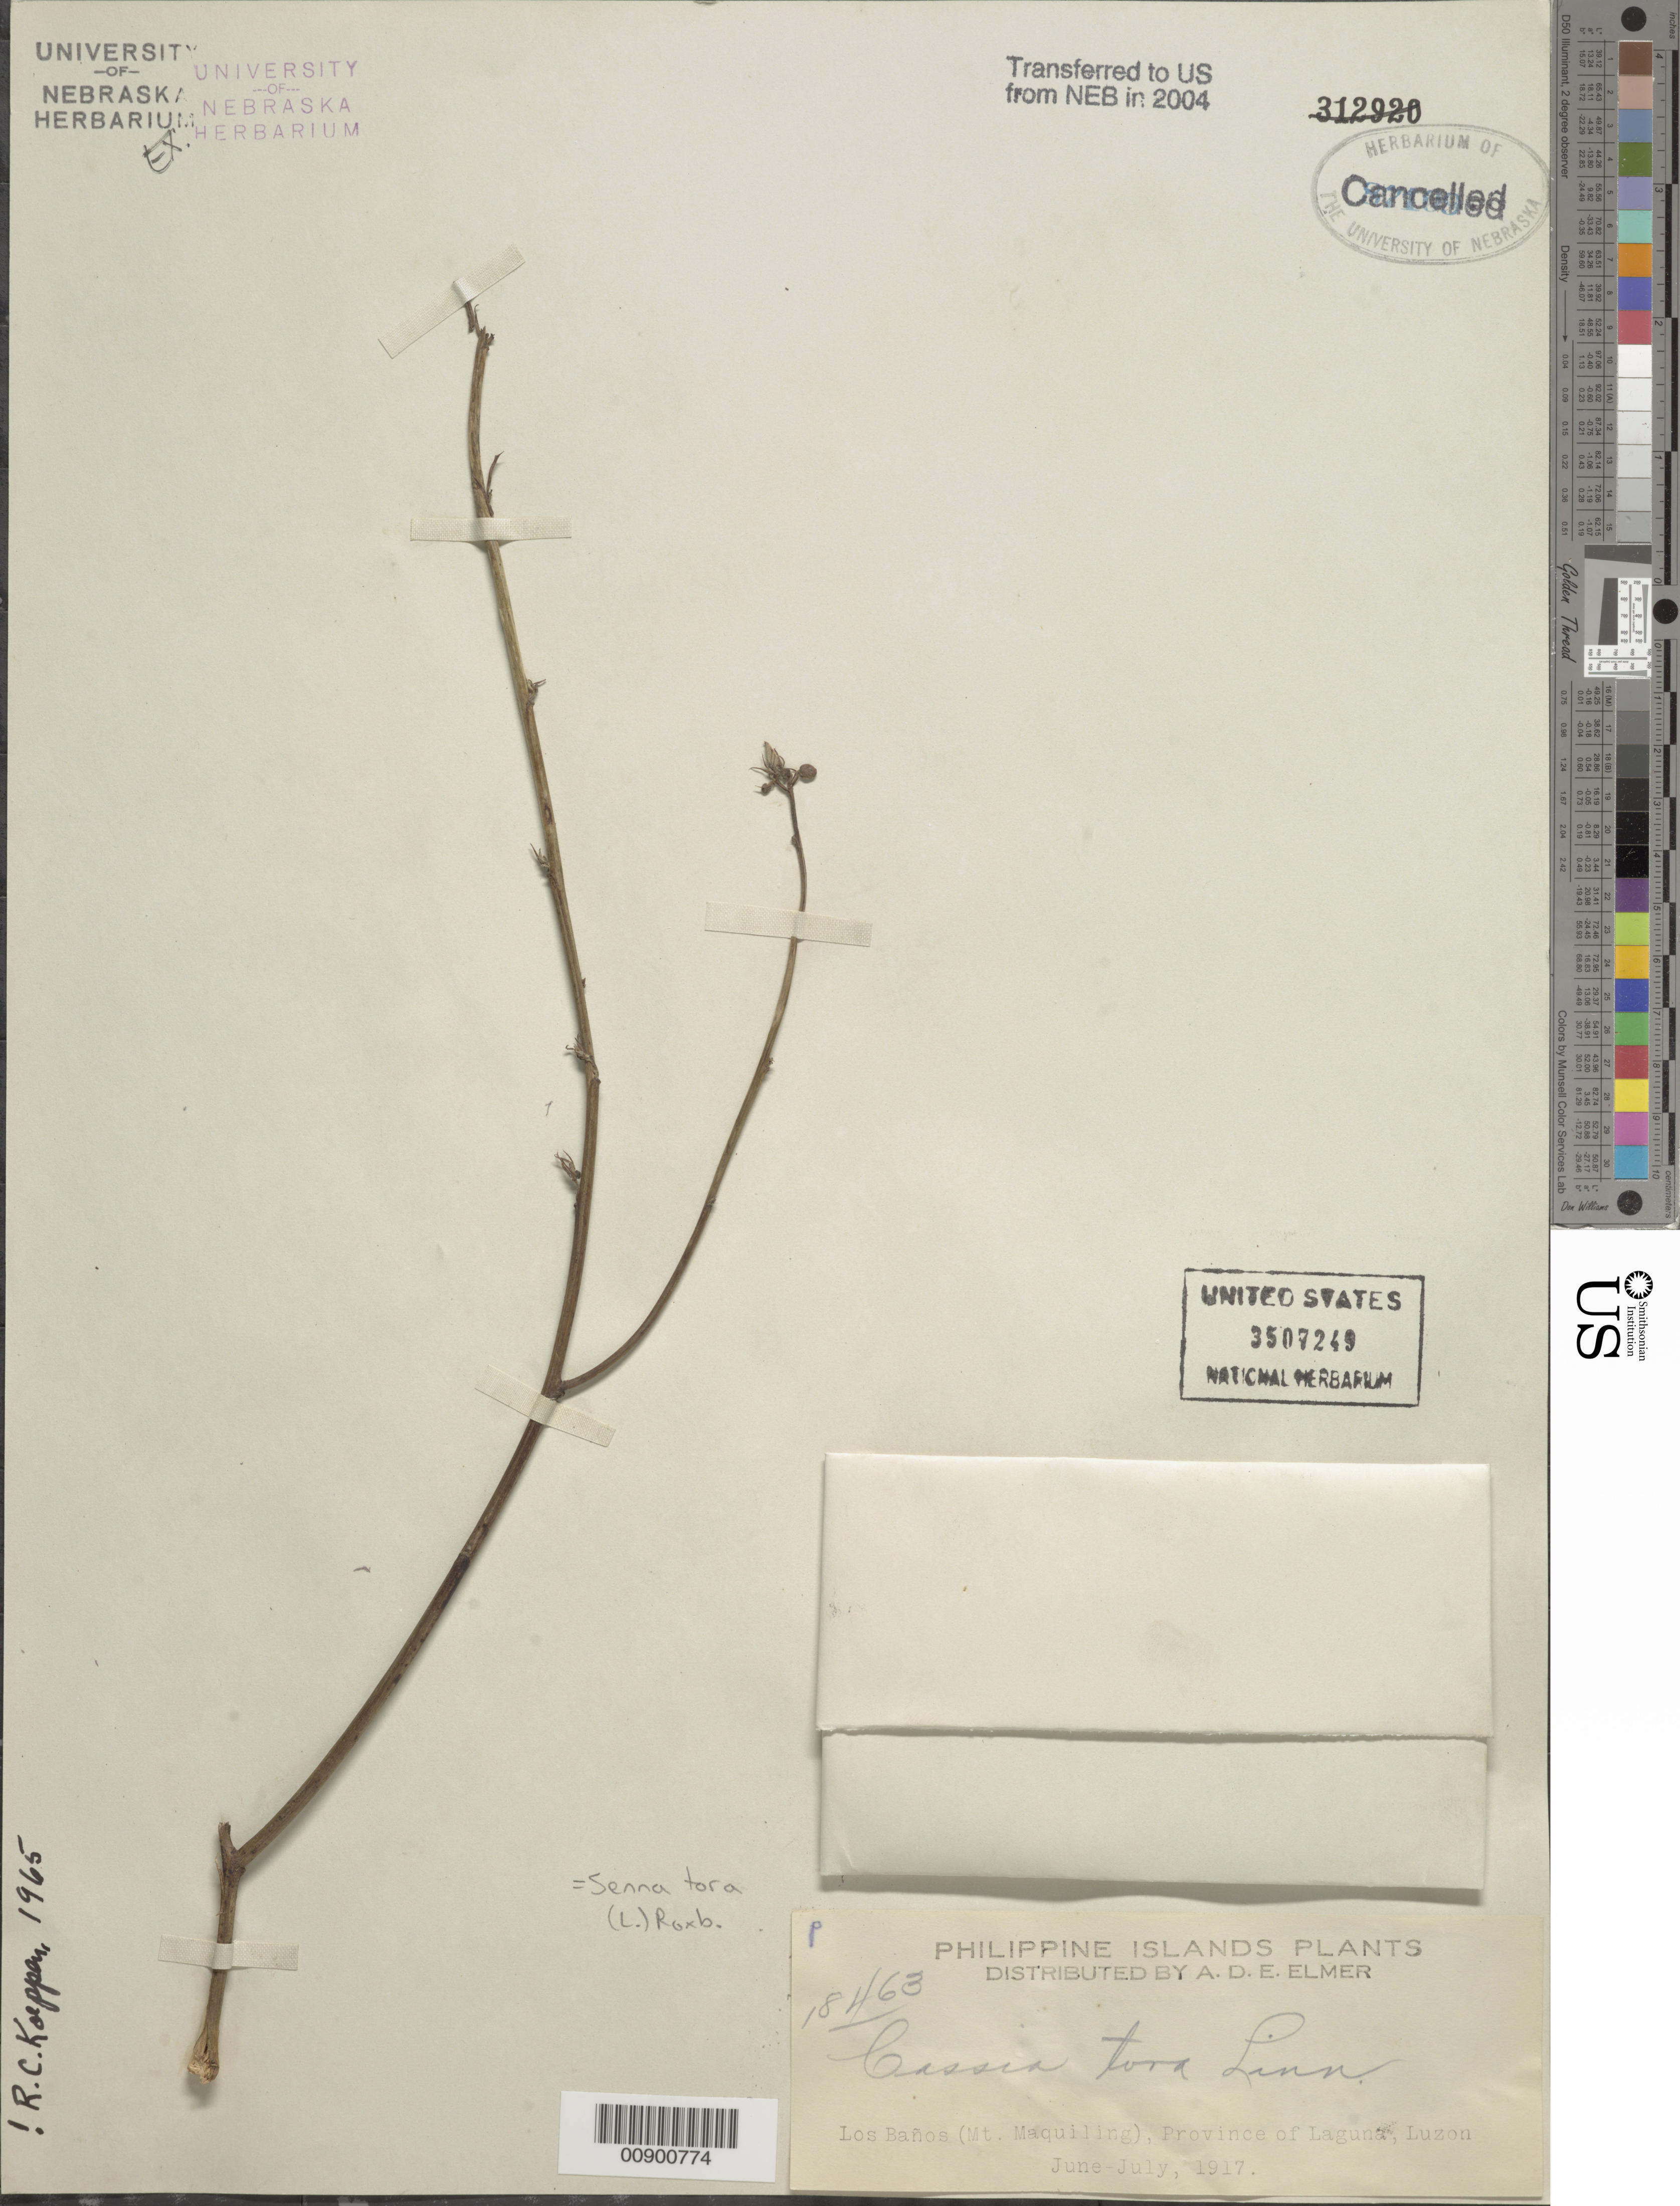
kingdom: Plantae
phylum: Tracheophyta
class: Magnoliopsida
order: Fabales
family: Fabaceae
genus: Senna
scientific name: Senna tora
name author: (L.) Roxb.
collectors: A. D. E. Elmer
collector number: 18463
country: Philippines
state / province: Calabarzon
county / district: Laguna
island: Luzon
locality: Los Banca, Mt. Maquiling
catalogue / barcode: US 3507249